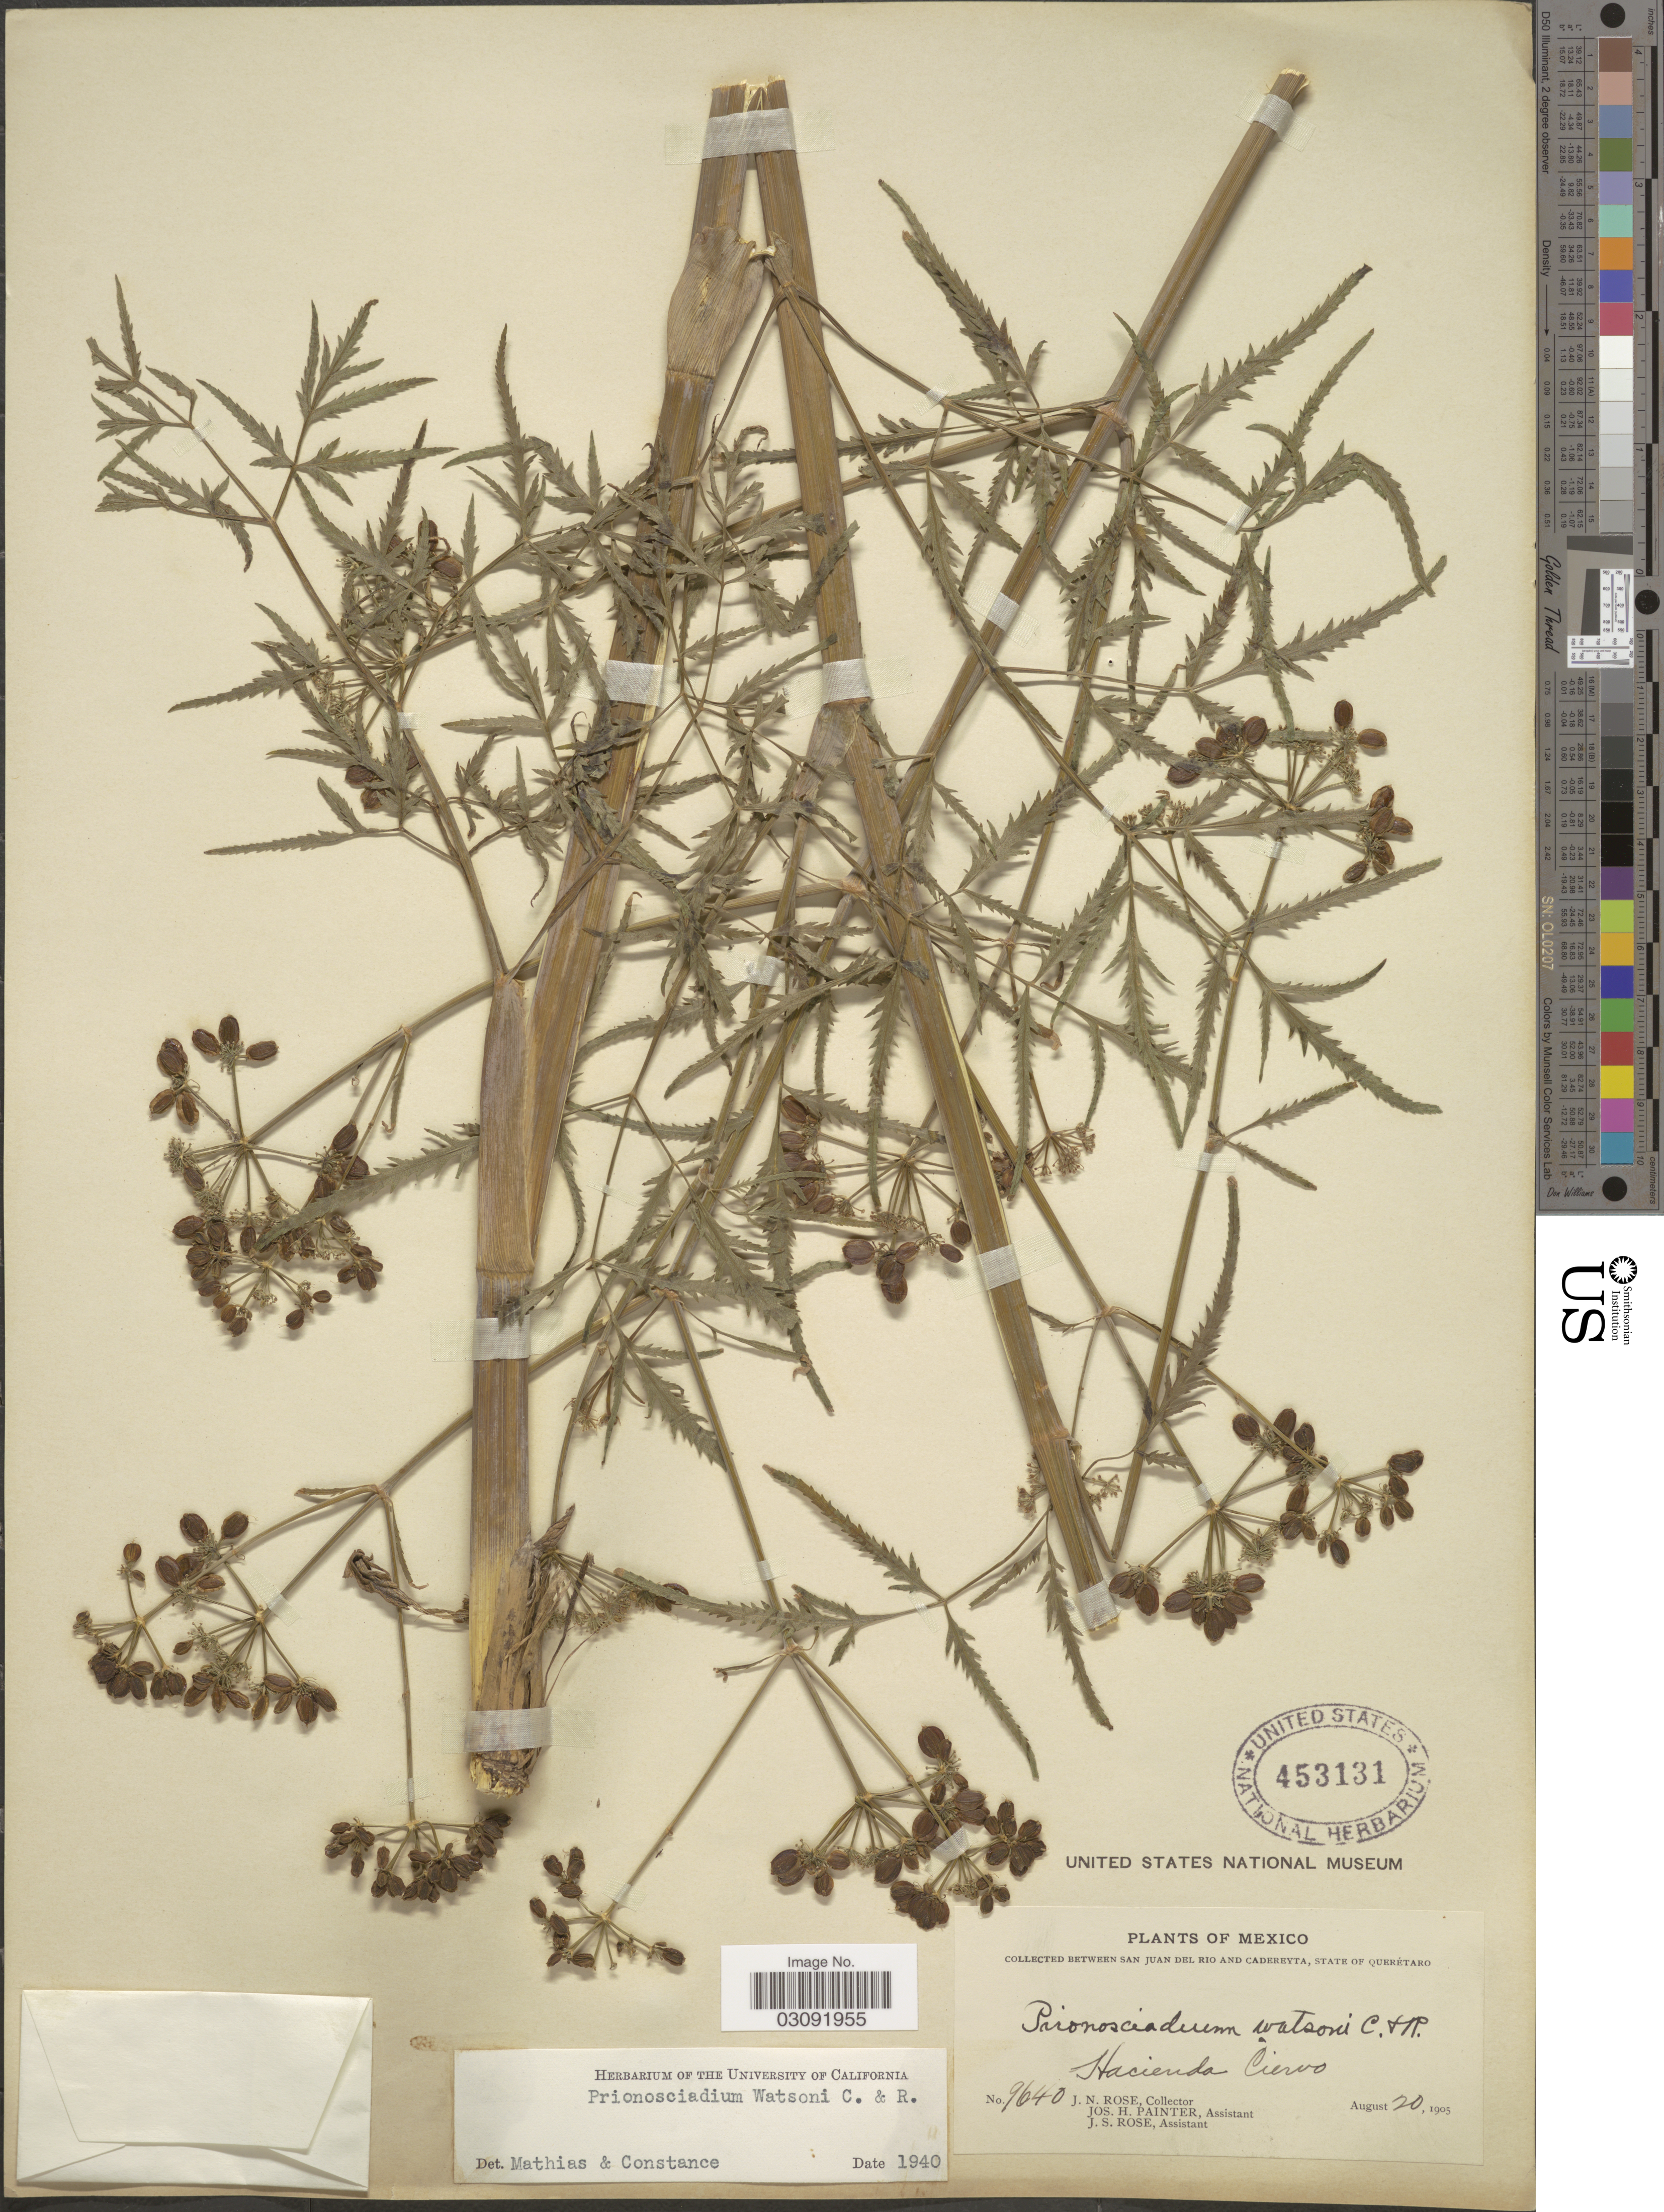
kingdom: Plantae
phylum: Tracheophyta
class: Magnoliopsida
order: Apiales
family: Apiaceae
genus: Prionosciadium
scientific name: Prionosciadium watsonii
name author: J.M. Coult. & Rose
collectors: J. N. Rose, J. H. Painter & J. S. Rose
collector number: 9640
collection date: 1905-08-20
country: Mexico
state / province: Querétaro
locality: Between San Juan del Rio and Cadereyta. Hacienda Ciervo.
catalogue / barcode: US 453131